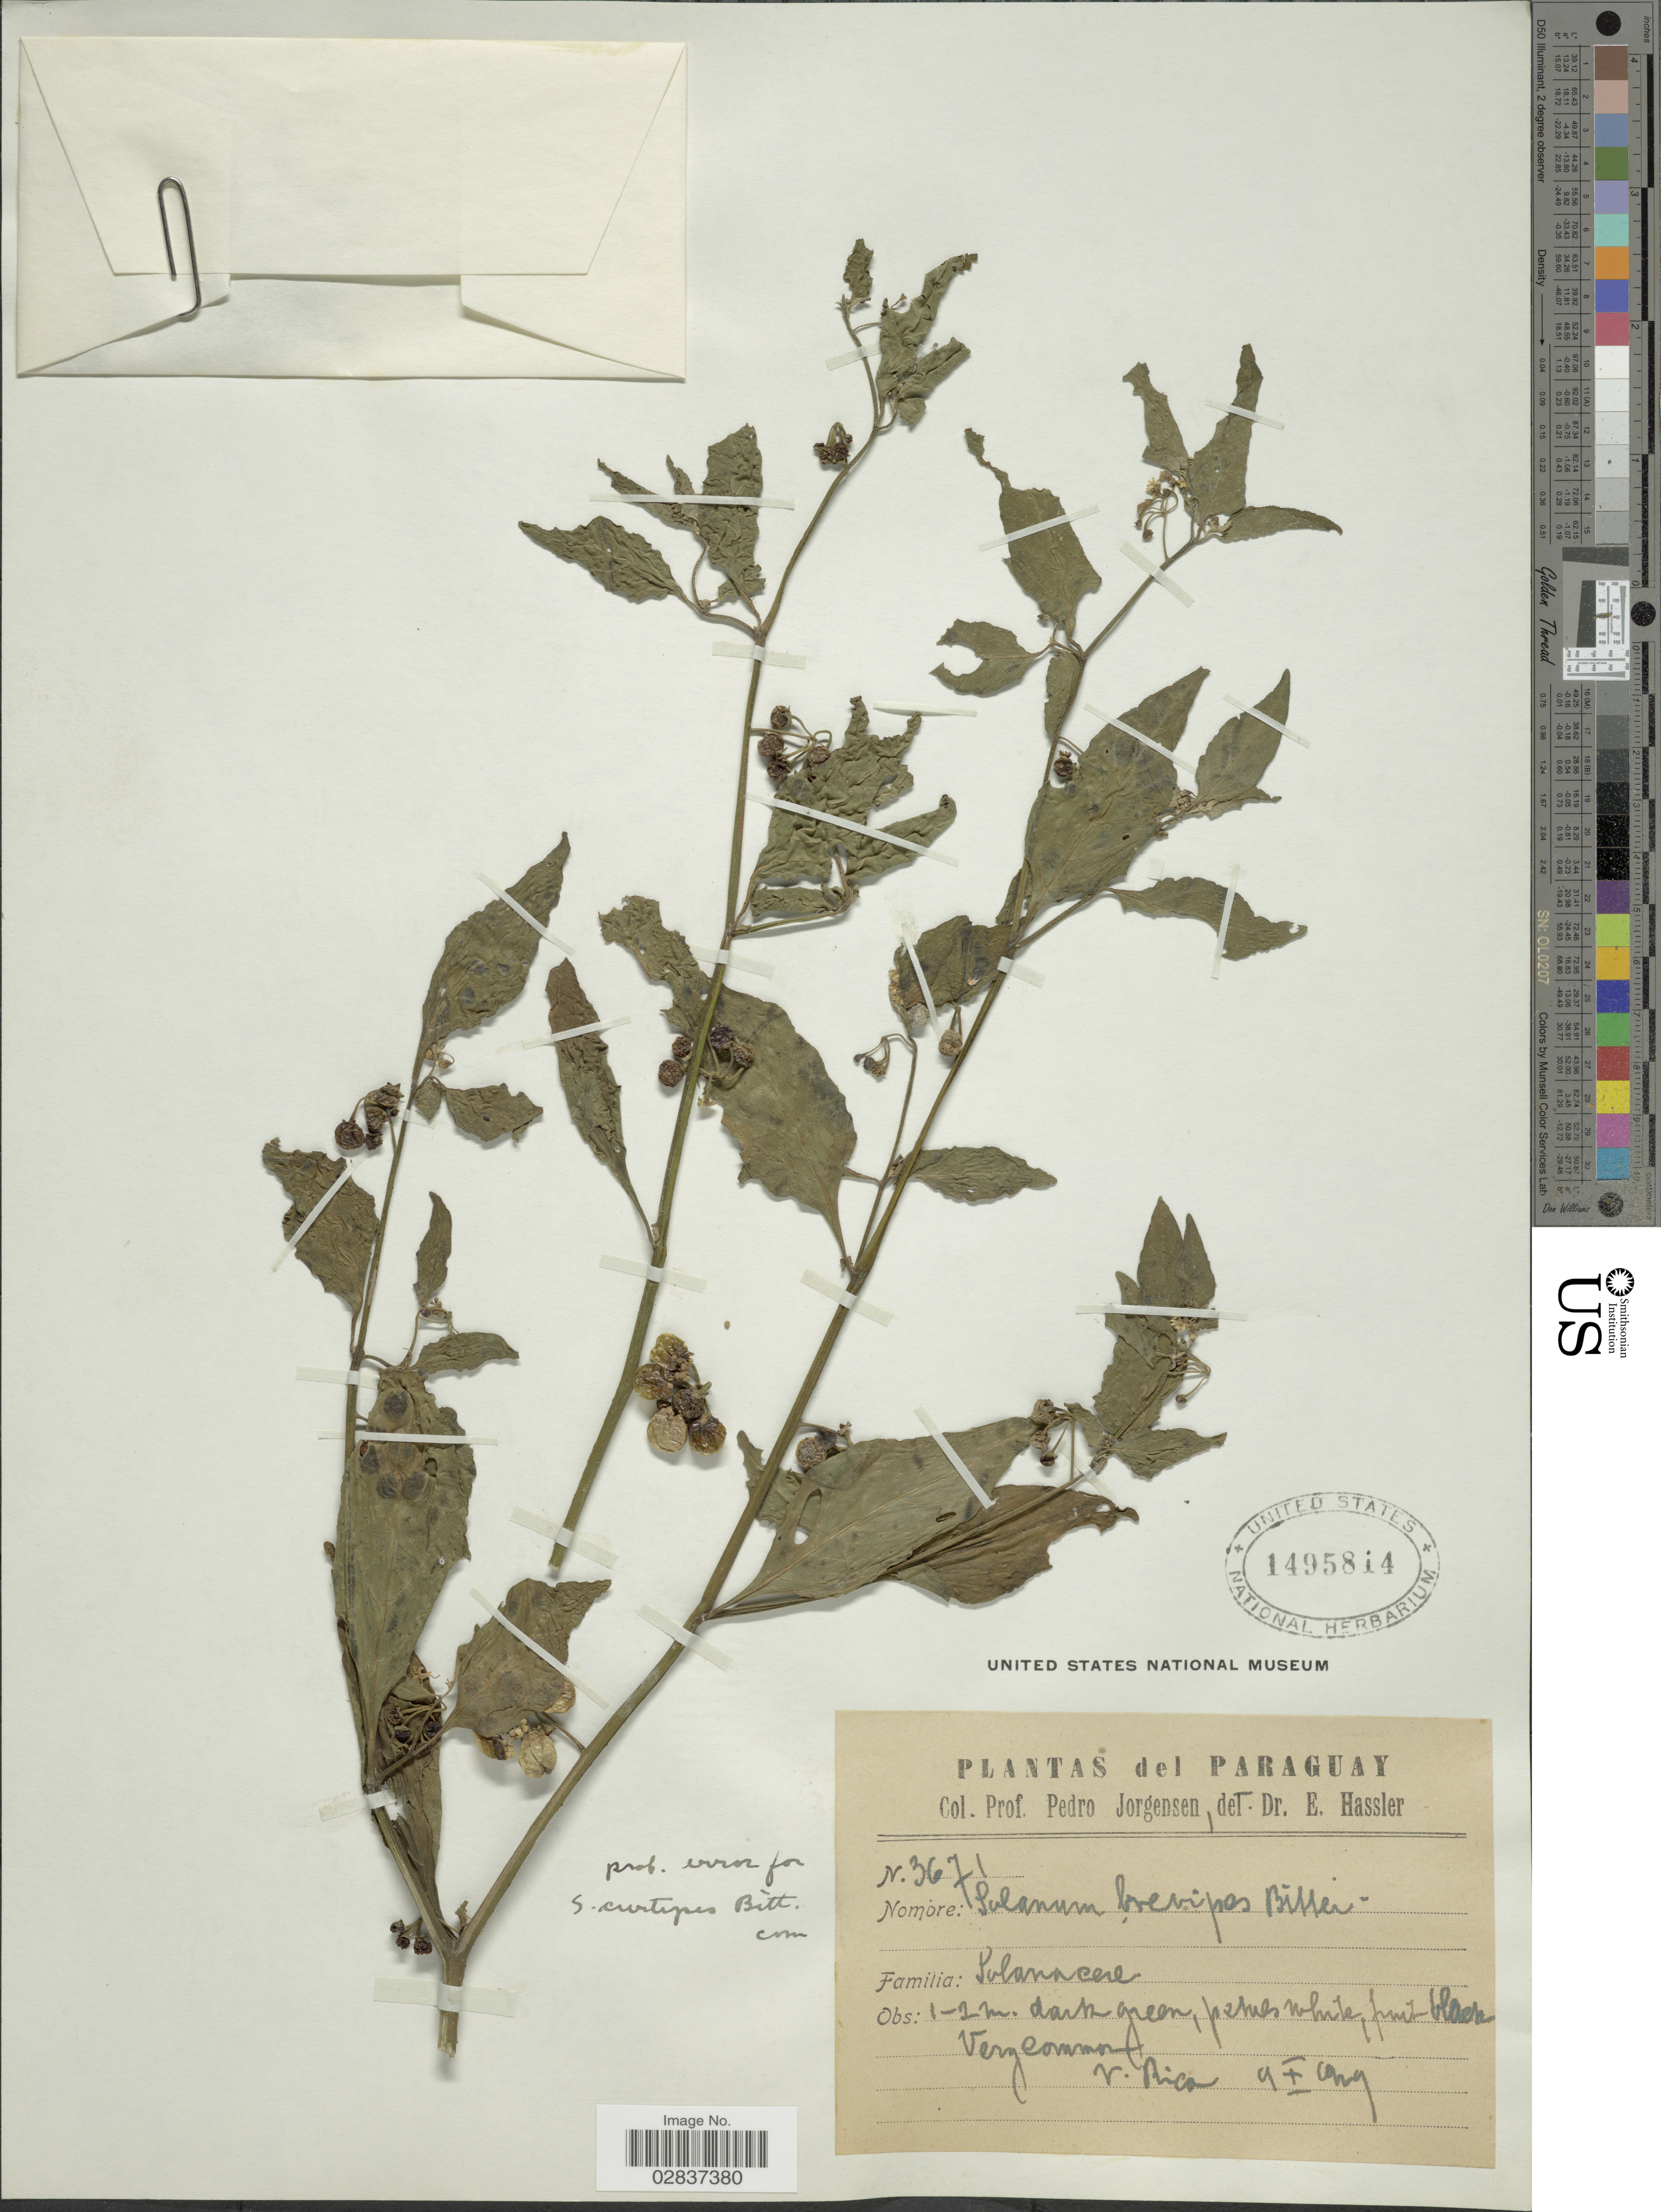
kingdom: Plantae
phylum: Tracheophyta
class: Magnoliopsida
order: Solanales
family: Solanaceae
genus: Solanum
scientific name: Solanum curtipes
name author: Bitter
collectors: P. Jörgensen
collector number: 3671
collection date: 1929-10-09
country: Paraguay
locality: V. Rica.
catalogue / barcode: US 1495814